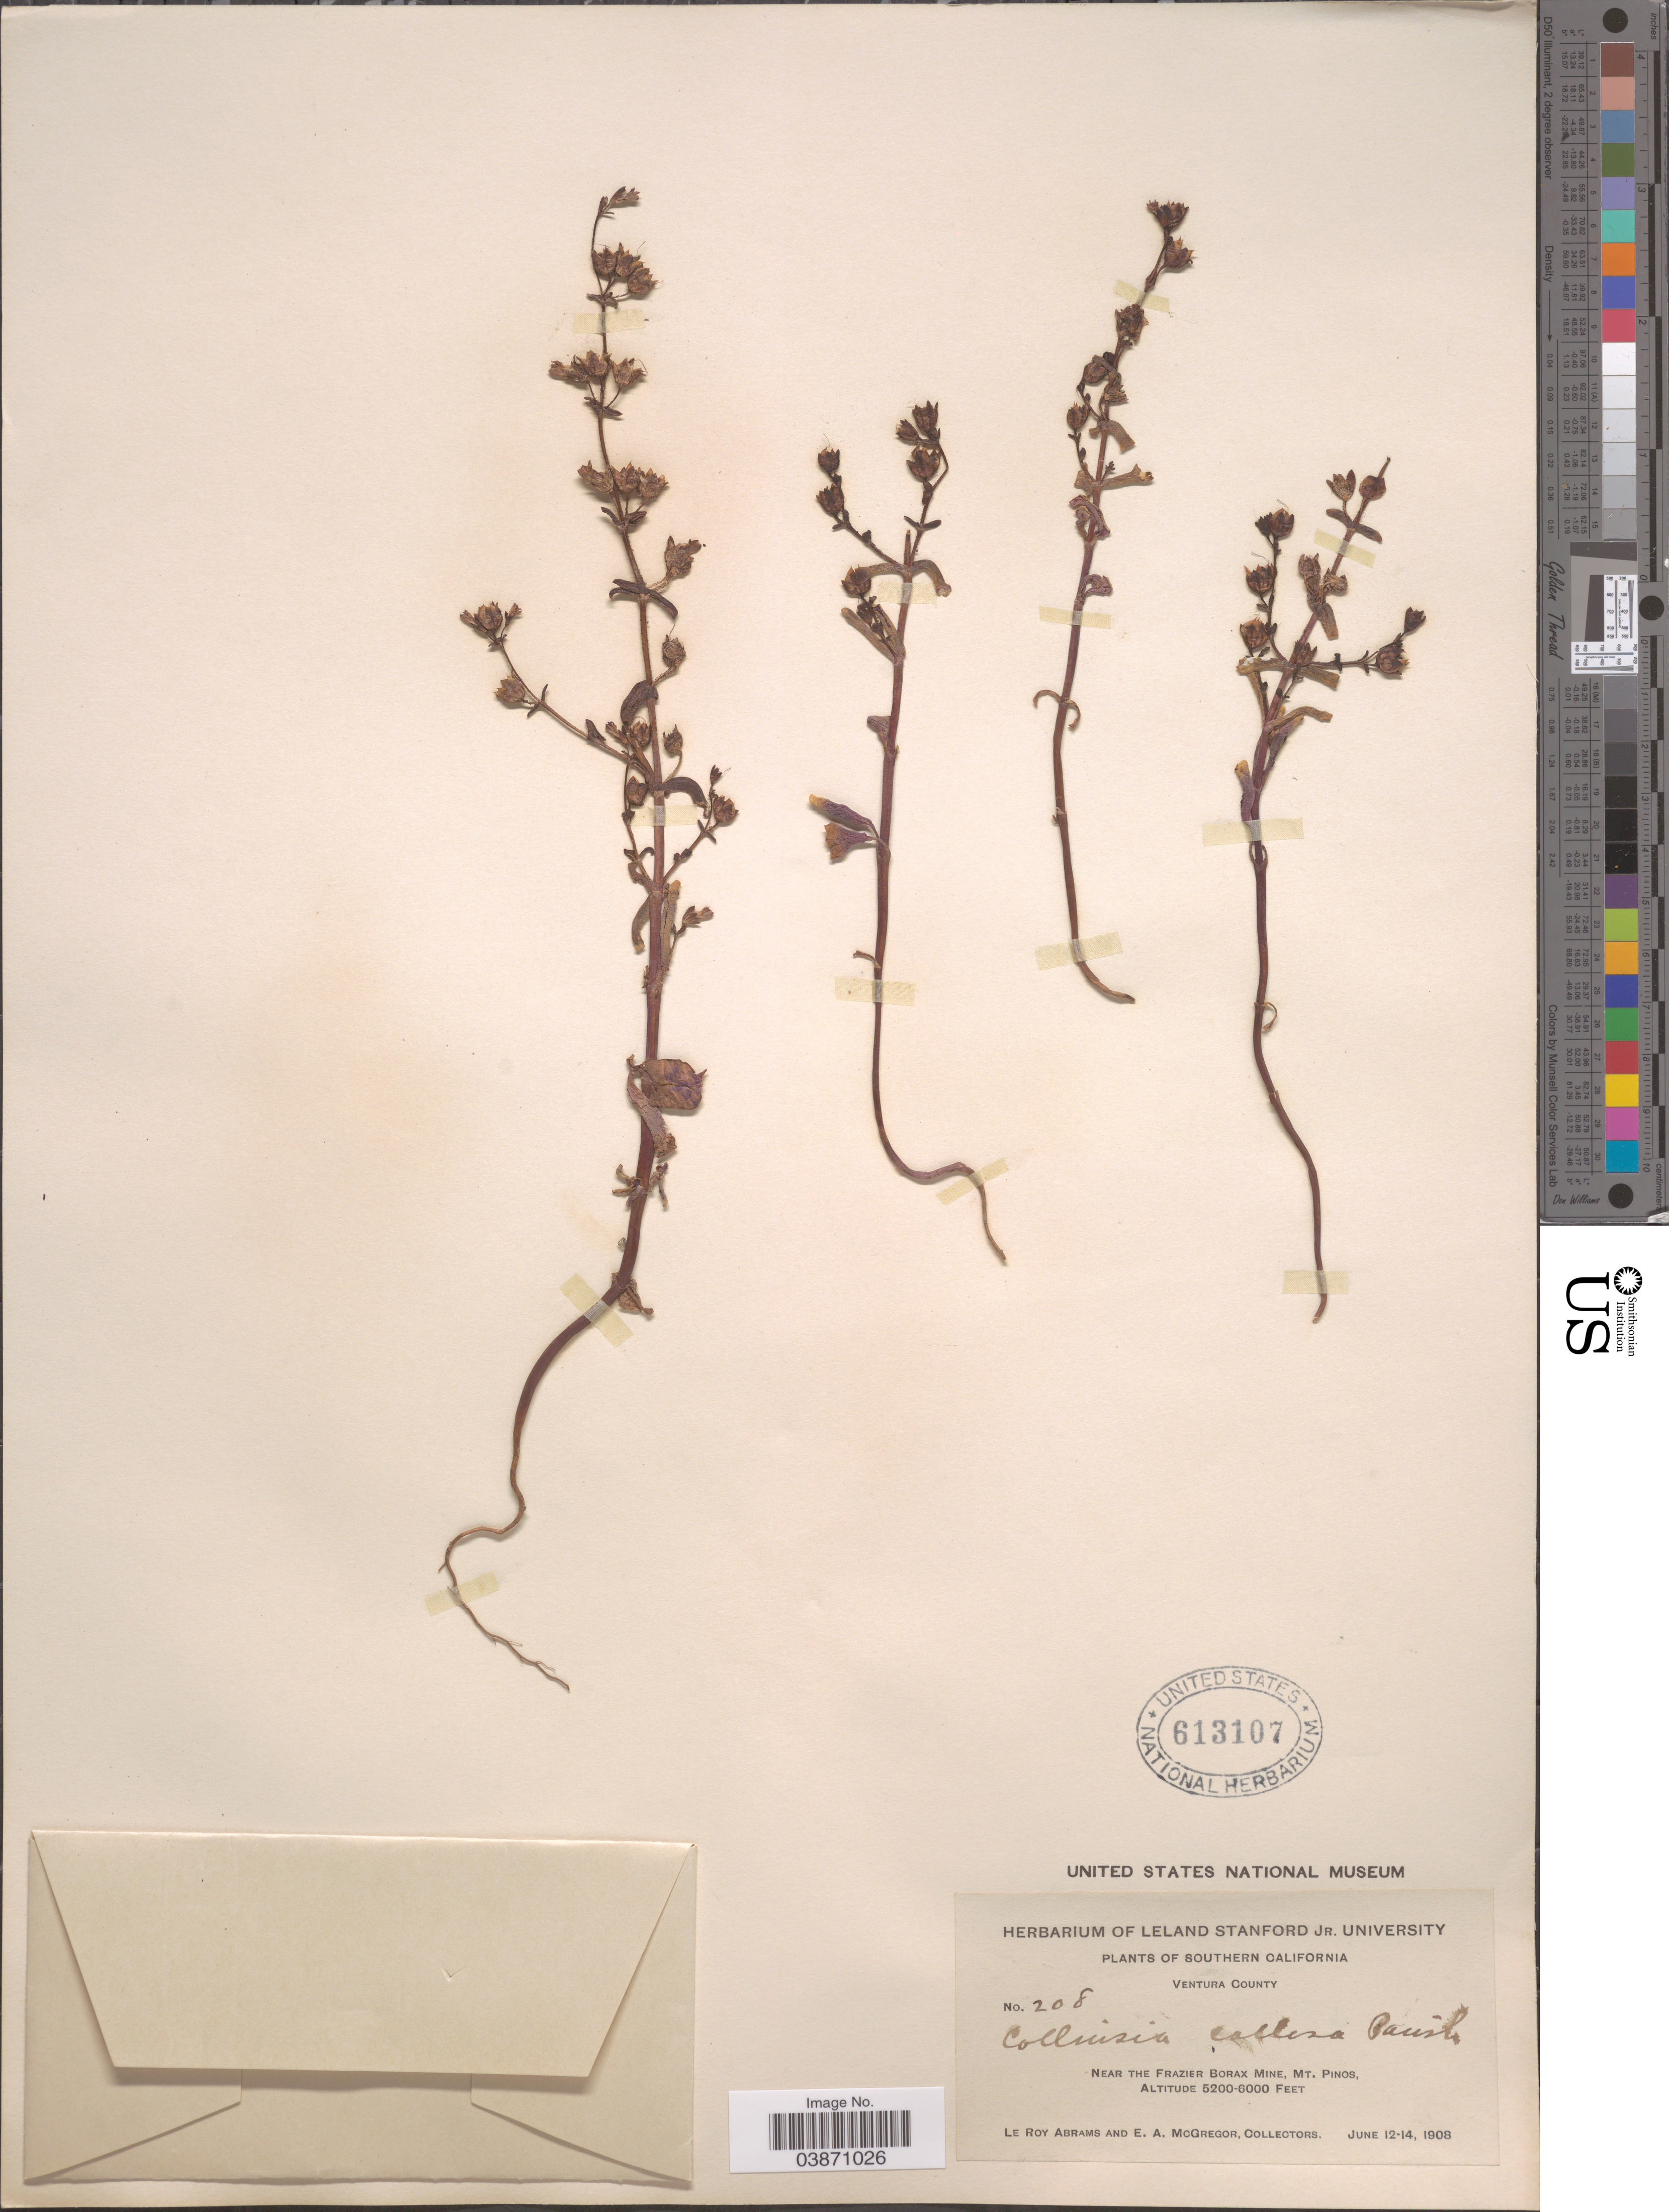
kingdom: Plantae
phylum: Tracheophyta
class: Magnoliopsida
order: Lamiales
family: Plantaginaceae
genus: Collinsia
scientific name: Collinsia callosa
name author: Parish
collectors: L. Abrams & E. A. McGregor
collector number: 208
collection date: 1908-06-12/1908-06-14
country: United States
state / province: California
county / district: Ventura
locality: Southern California. Ventura County. Near the Frazier Borax Mine, Mt. Pinos.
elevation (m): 1585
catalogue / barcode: US 613107